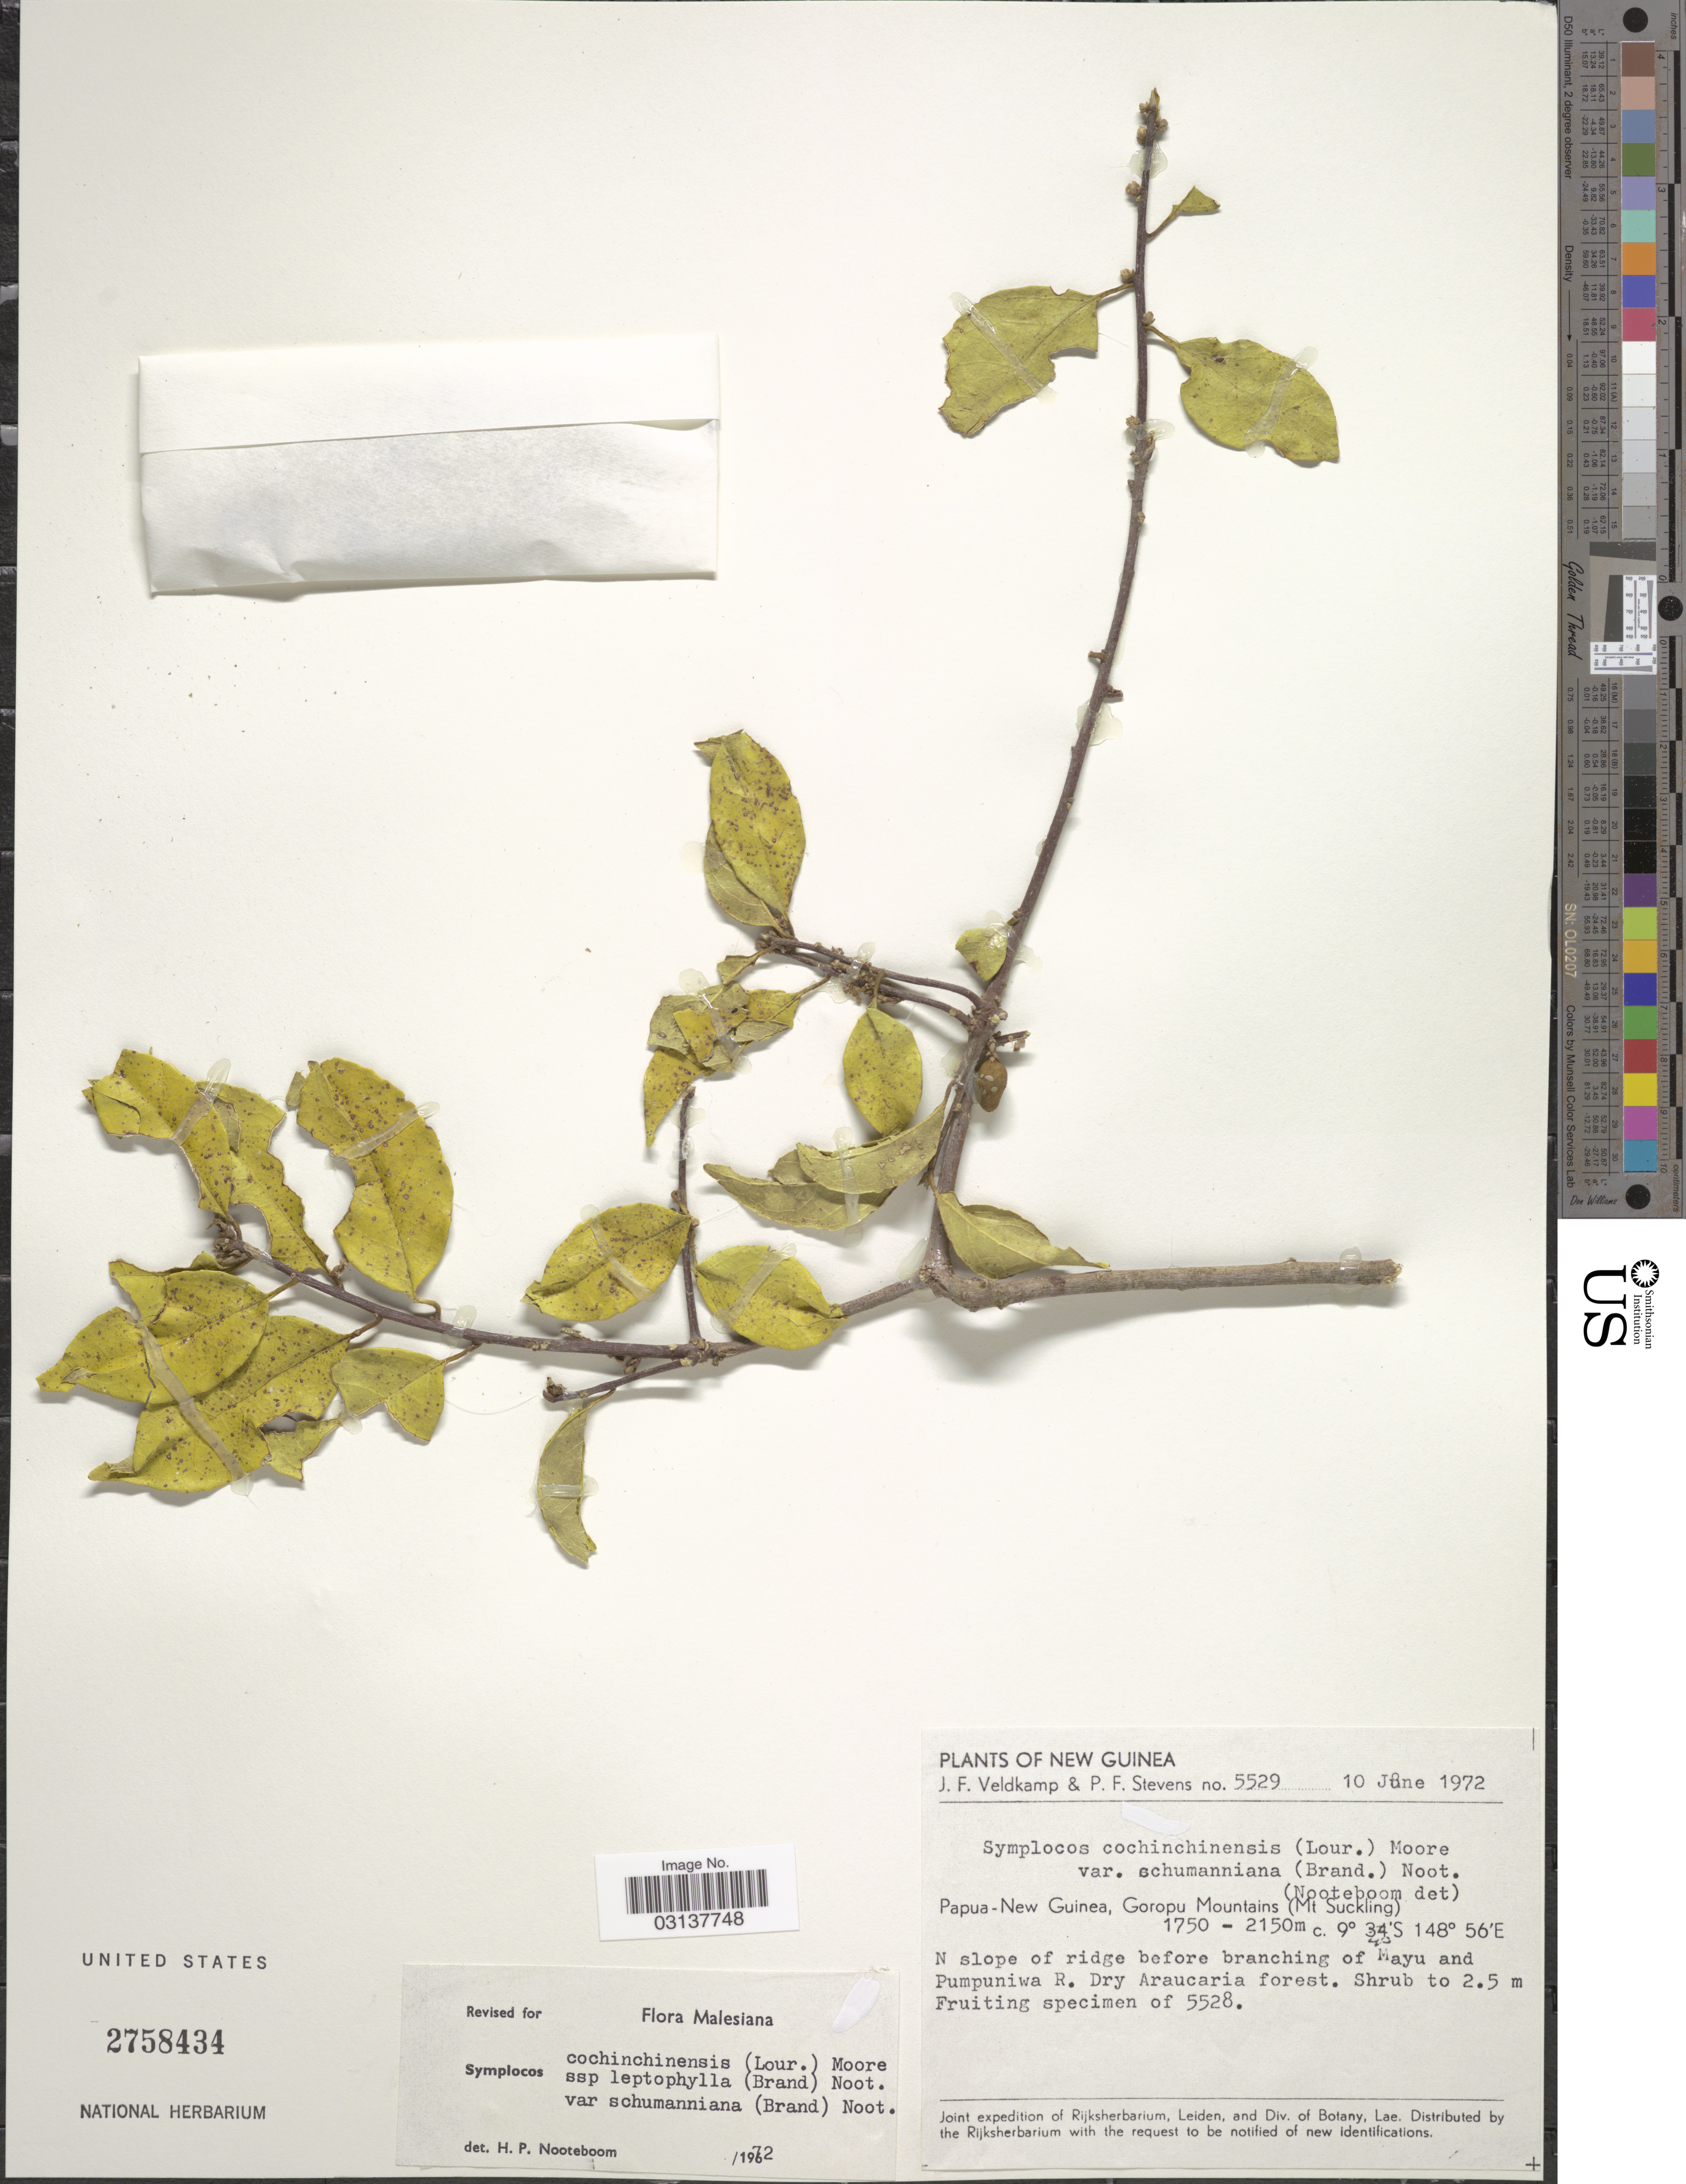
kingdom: Plantae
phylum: Tracheophyta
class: Magnoliopsida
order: Ericales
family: Symplocaceae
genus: Symplocos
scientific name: Symplocos cochinchinensis var. schumanniana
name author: (Brand) Noot.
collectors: J. F. Veldkamp & P. F. Stevens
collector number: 5529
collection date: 1972-06-10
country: Papua New Guinea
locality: New Guinea, Papua-New Guinea, Goropu Mountains (Mt Suckling).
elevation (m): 1750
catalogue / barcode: US 2758434